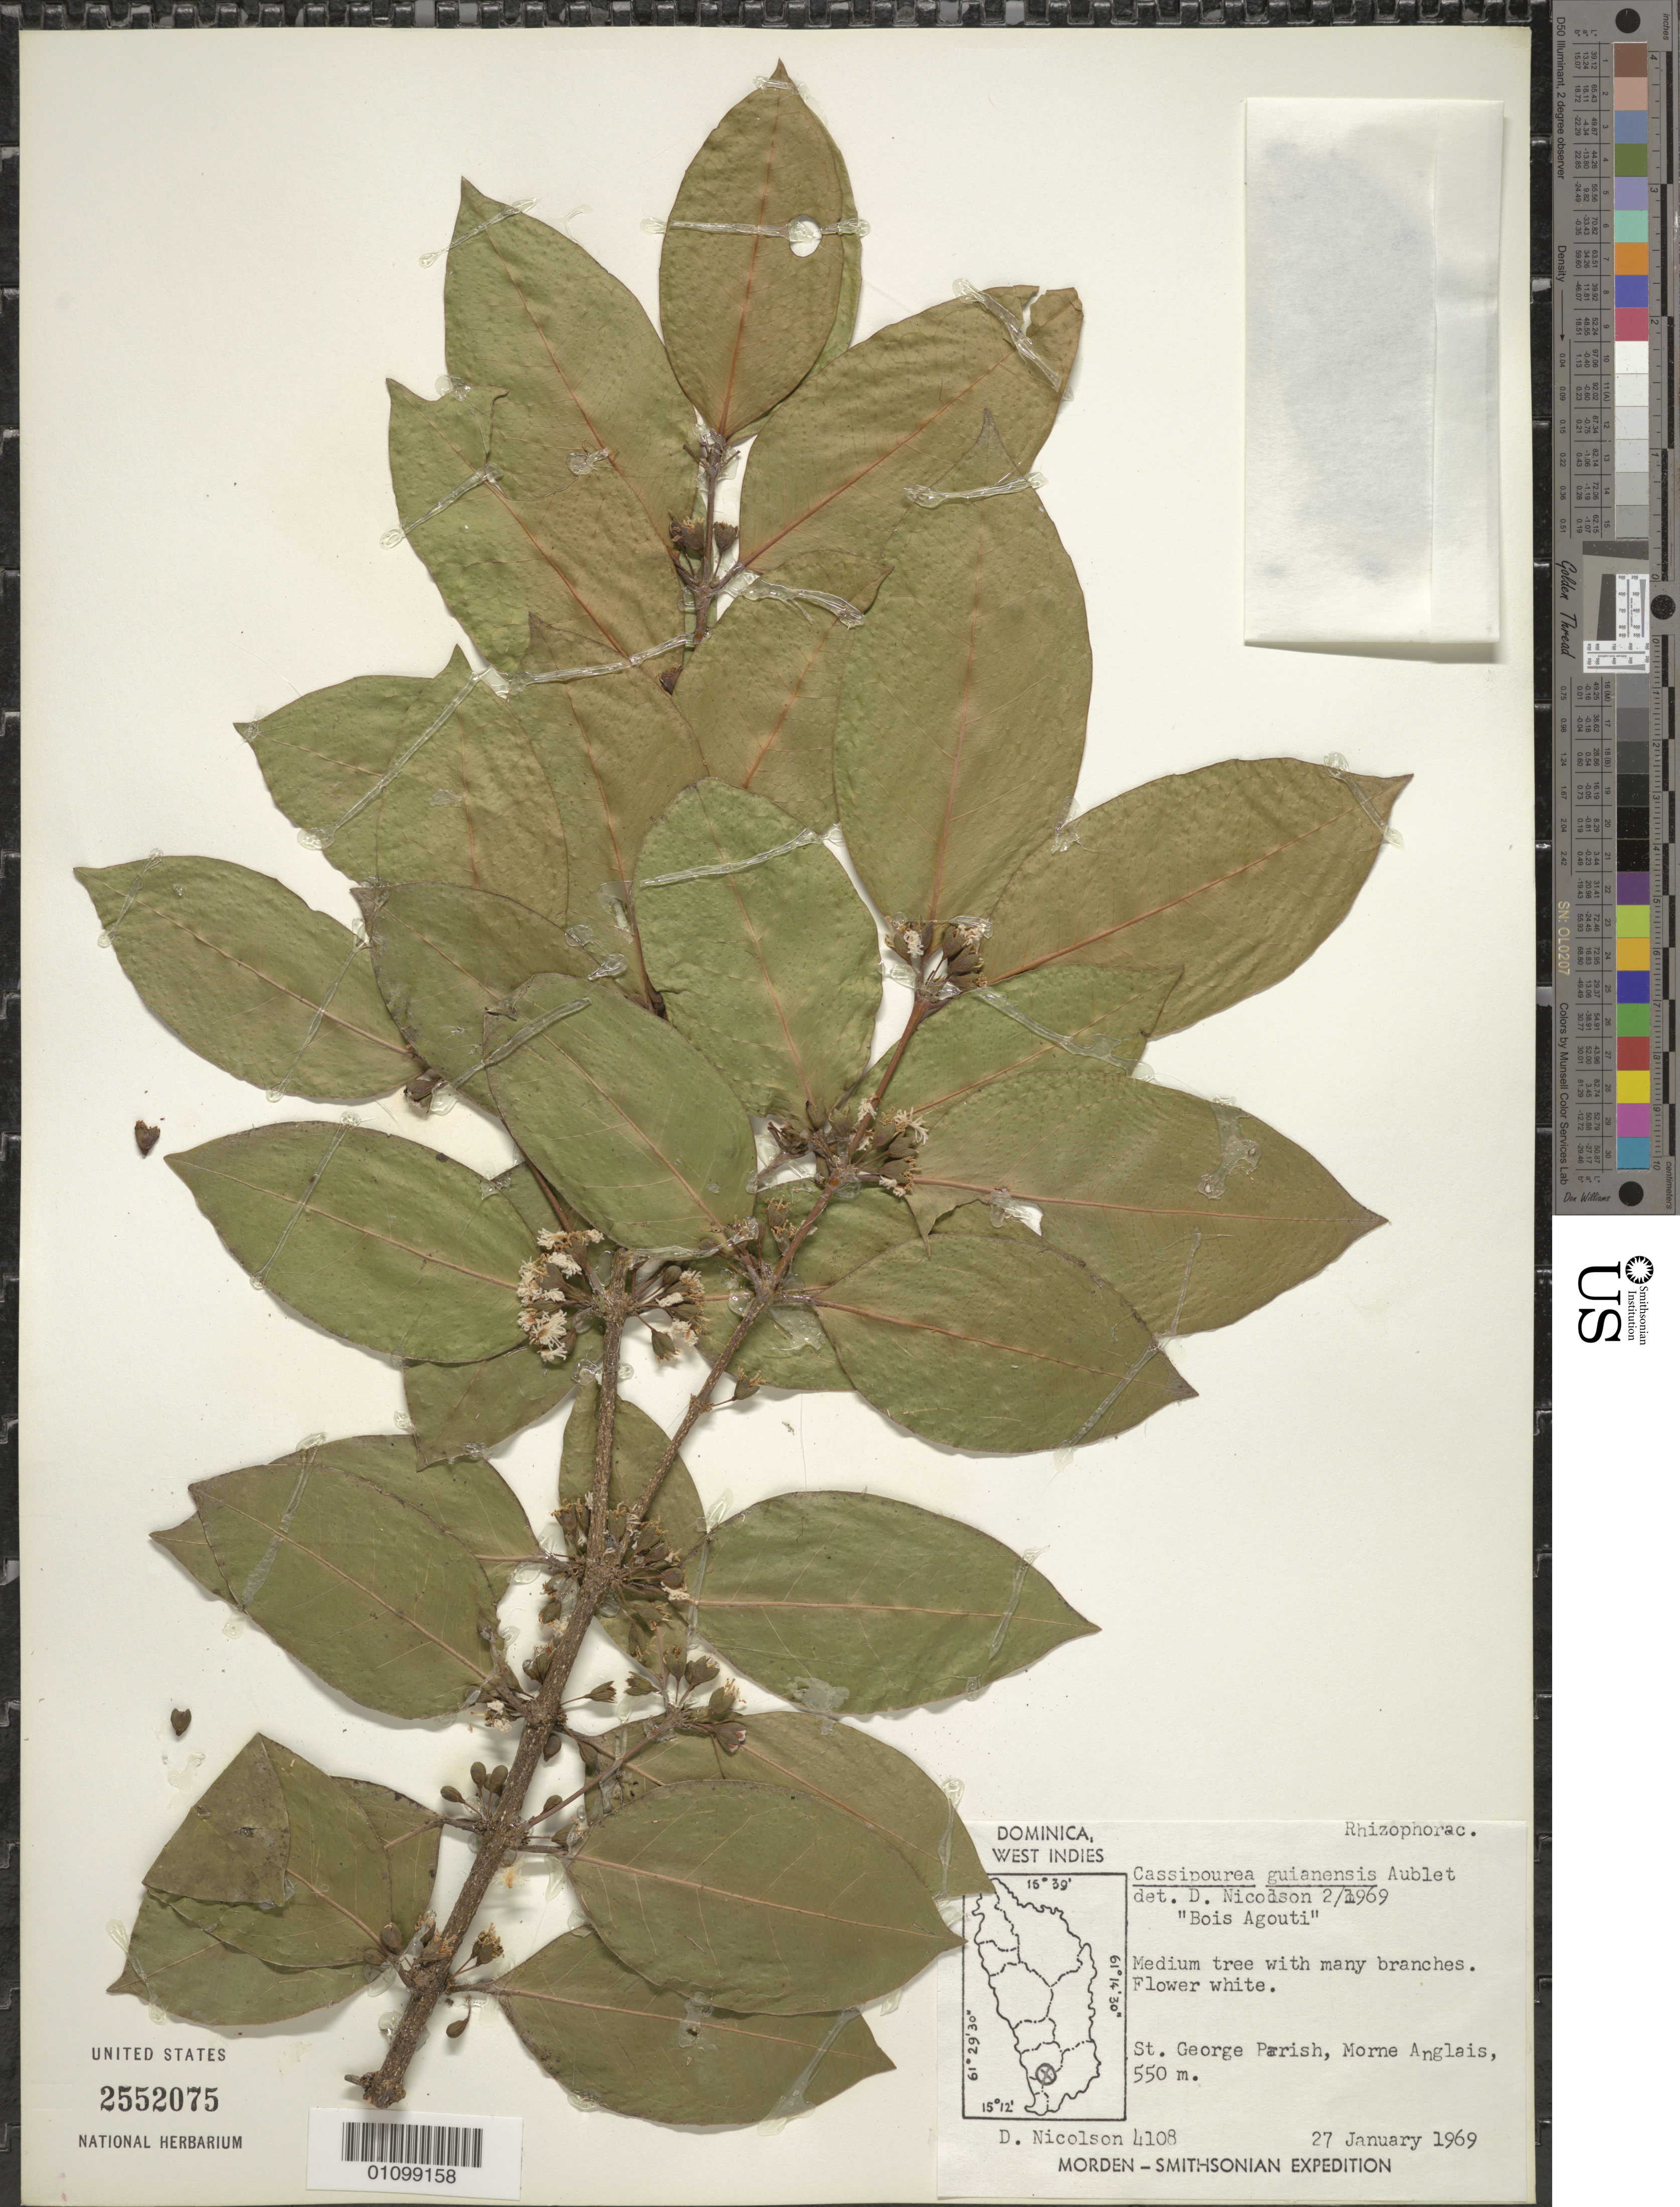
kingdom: Plantae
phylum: Tracheophyta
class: Magnoliopsida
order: Malpighiales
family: Rhizophoraceae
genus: Cassipourea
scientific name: Cassipourea guianensis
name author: Aubl.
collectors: D. H. Nicolson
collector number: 4108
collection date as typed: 27 Jan 1969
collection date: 1969-01-27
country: Dominica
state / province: St. George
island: Dominica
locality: Morne Algais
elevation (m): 550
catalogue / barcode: US 2552075